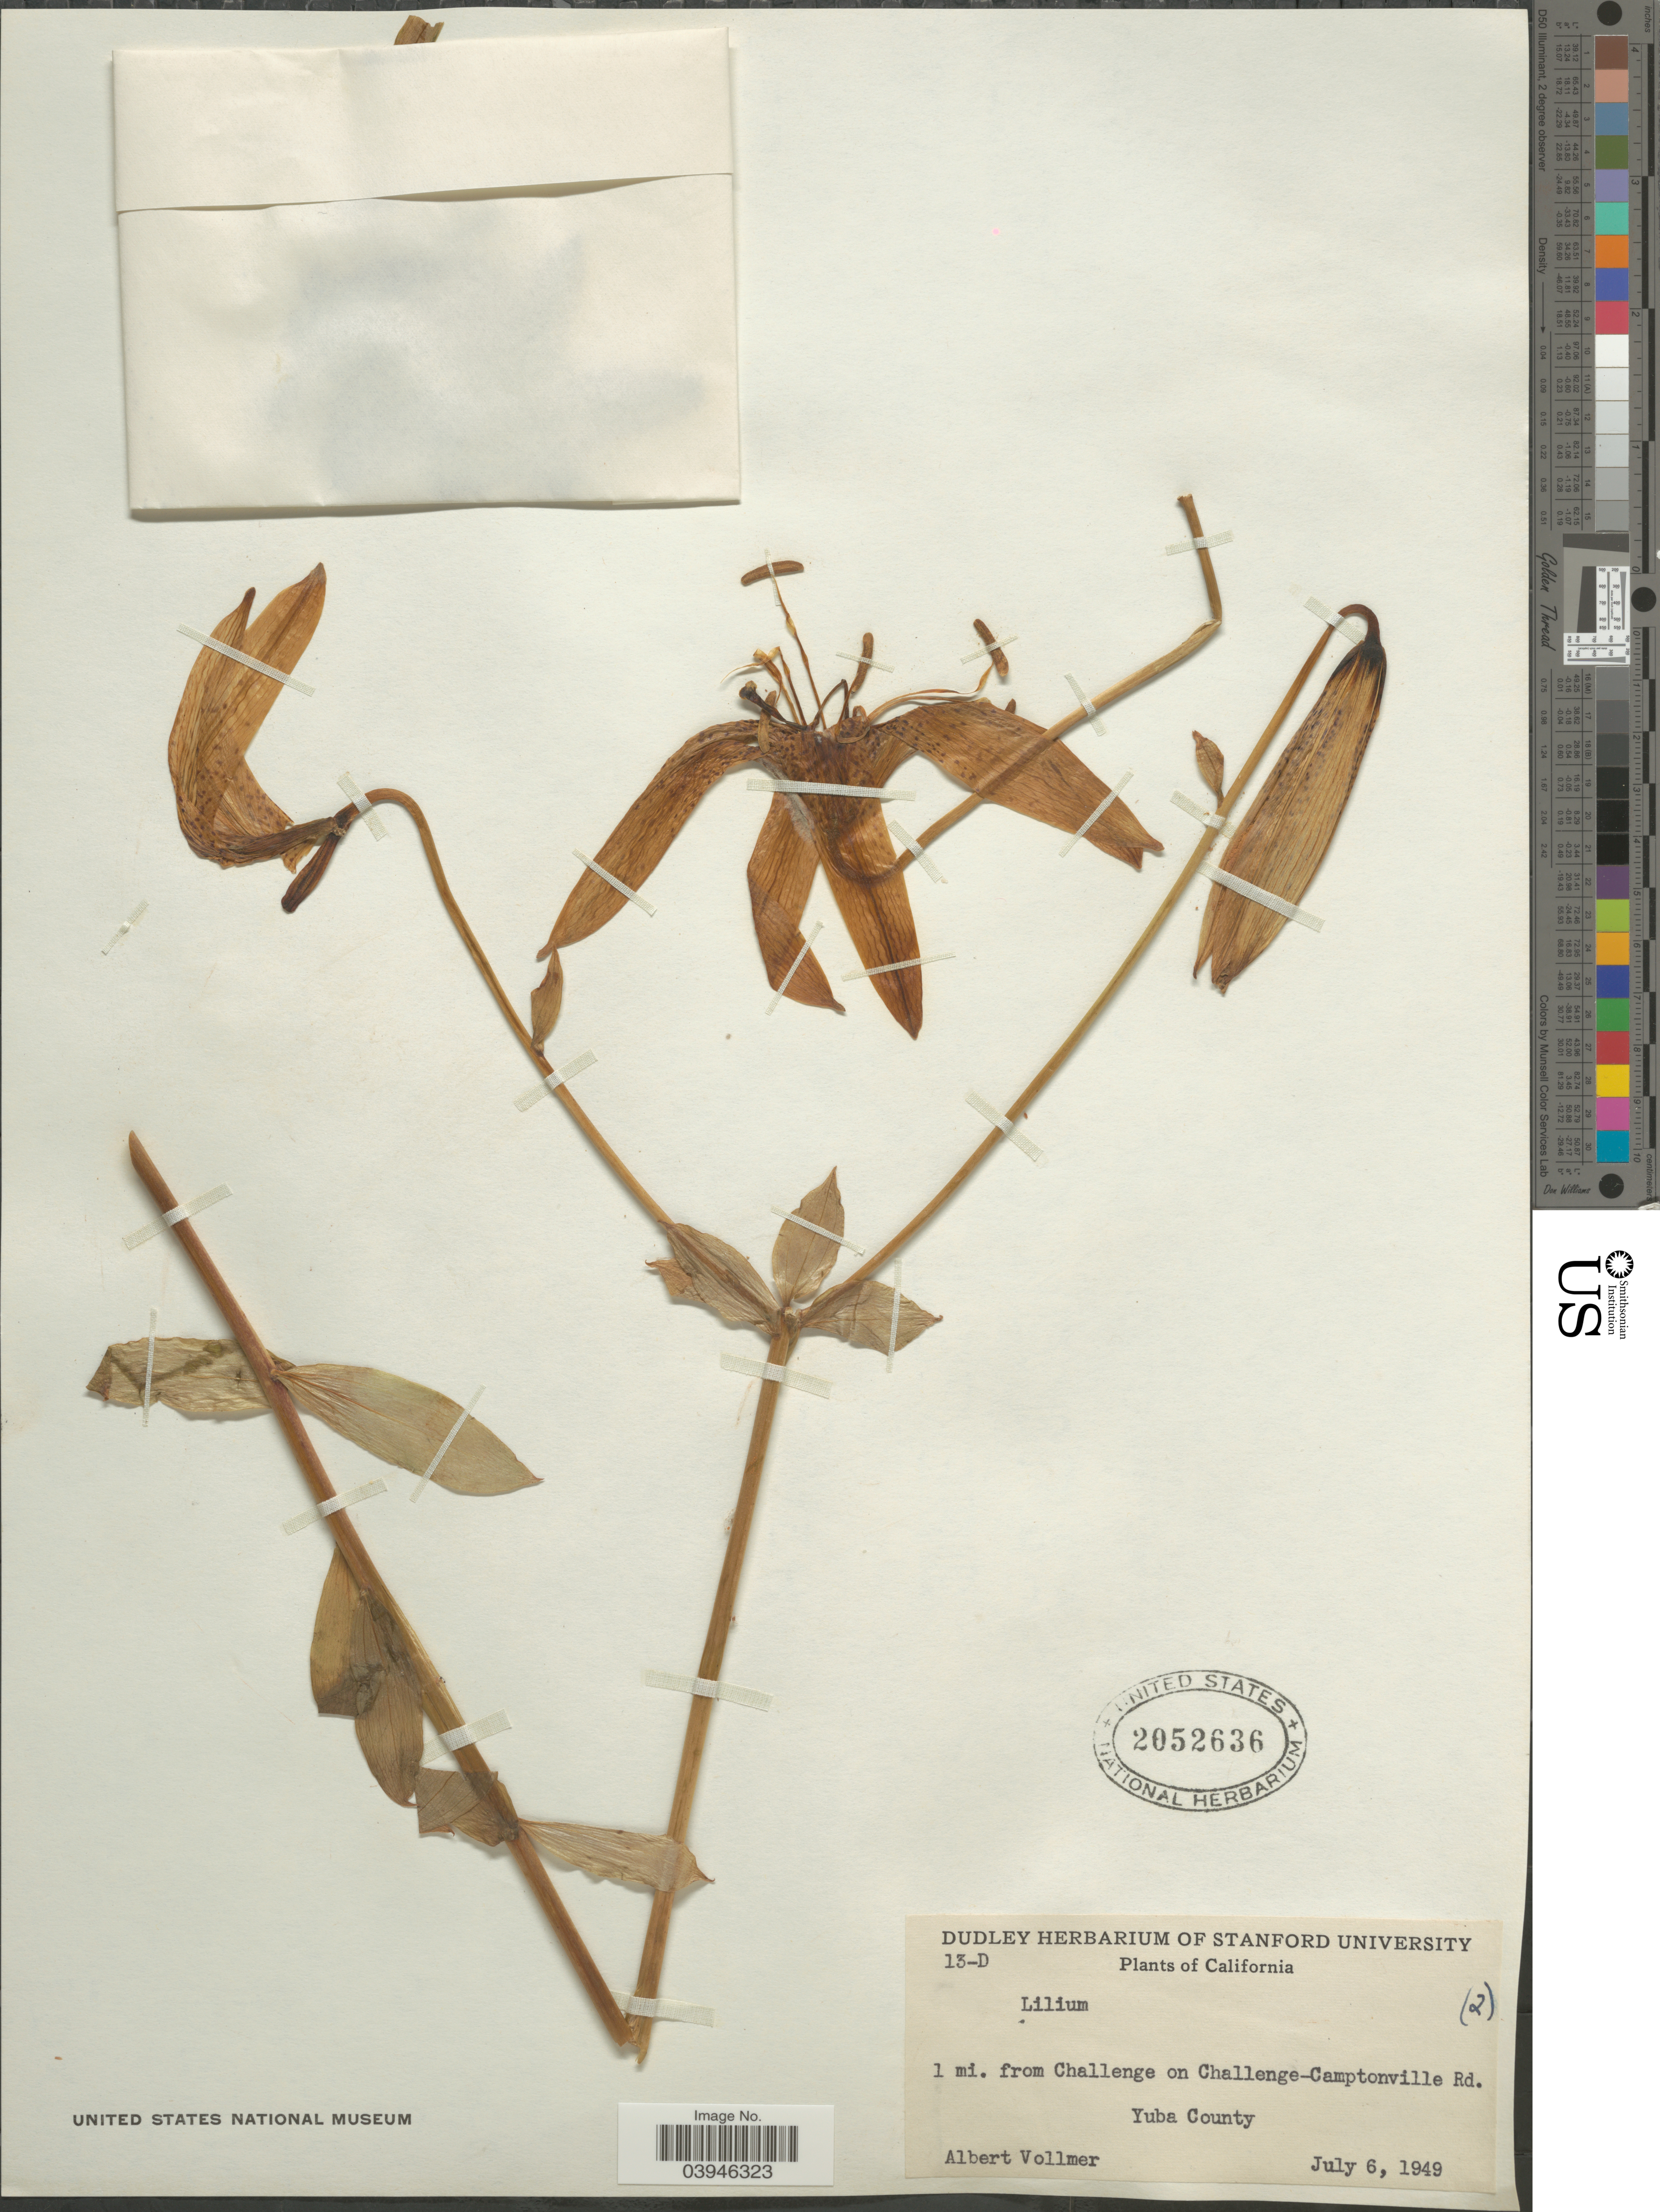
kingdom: Plantae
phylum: Tracheophyta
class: Liliopsida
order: Liliales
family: Liliaceae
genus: Lilium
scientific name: Lilium sp.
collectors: A. Vollmer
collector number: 13-D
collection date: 1949-07-06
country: United States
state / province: California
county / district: Yuba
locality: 1 mi. from Challenge on Challenge-Camptonville Rd. Yuba County.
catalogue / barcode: US 2052636